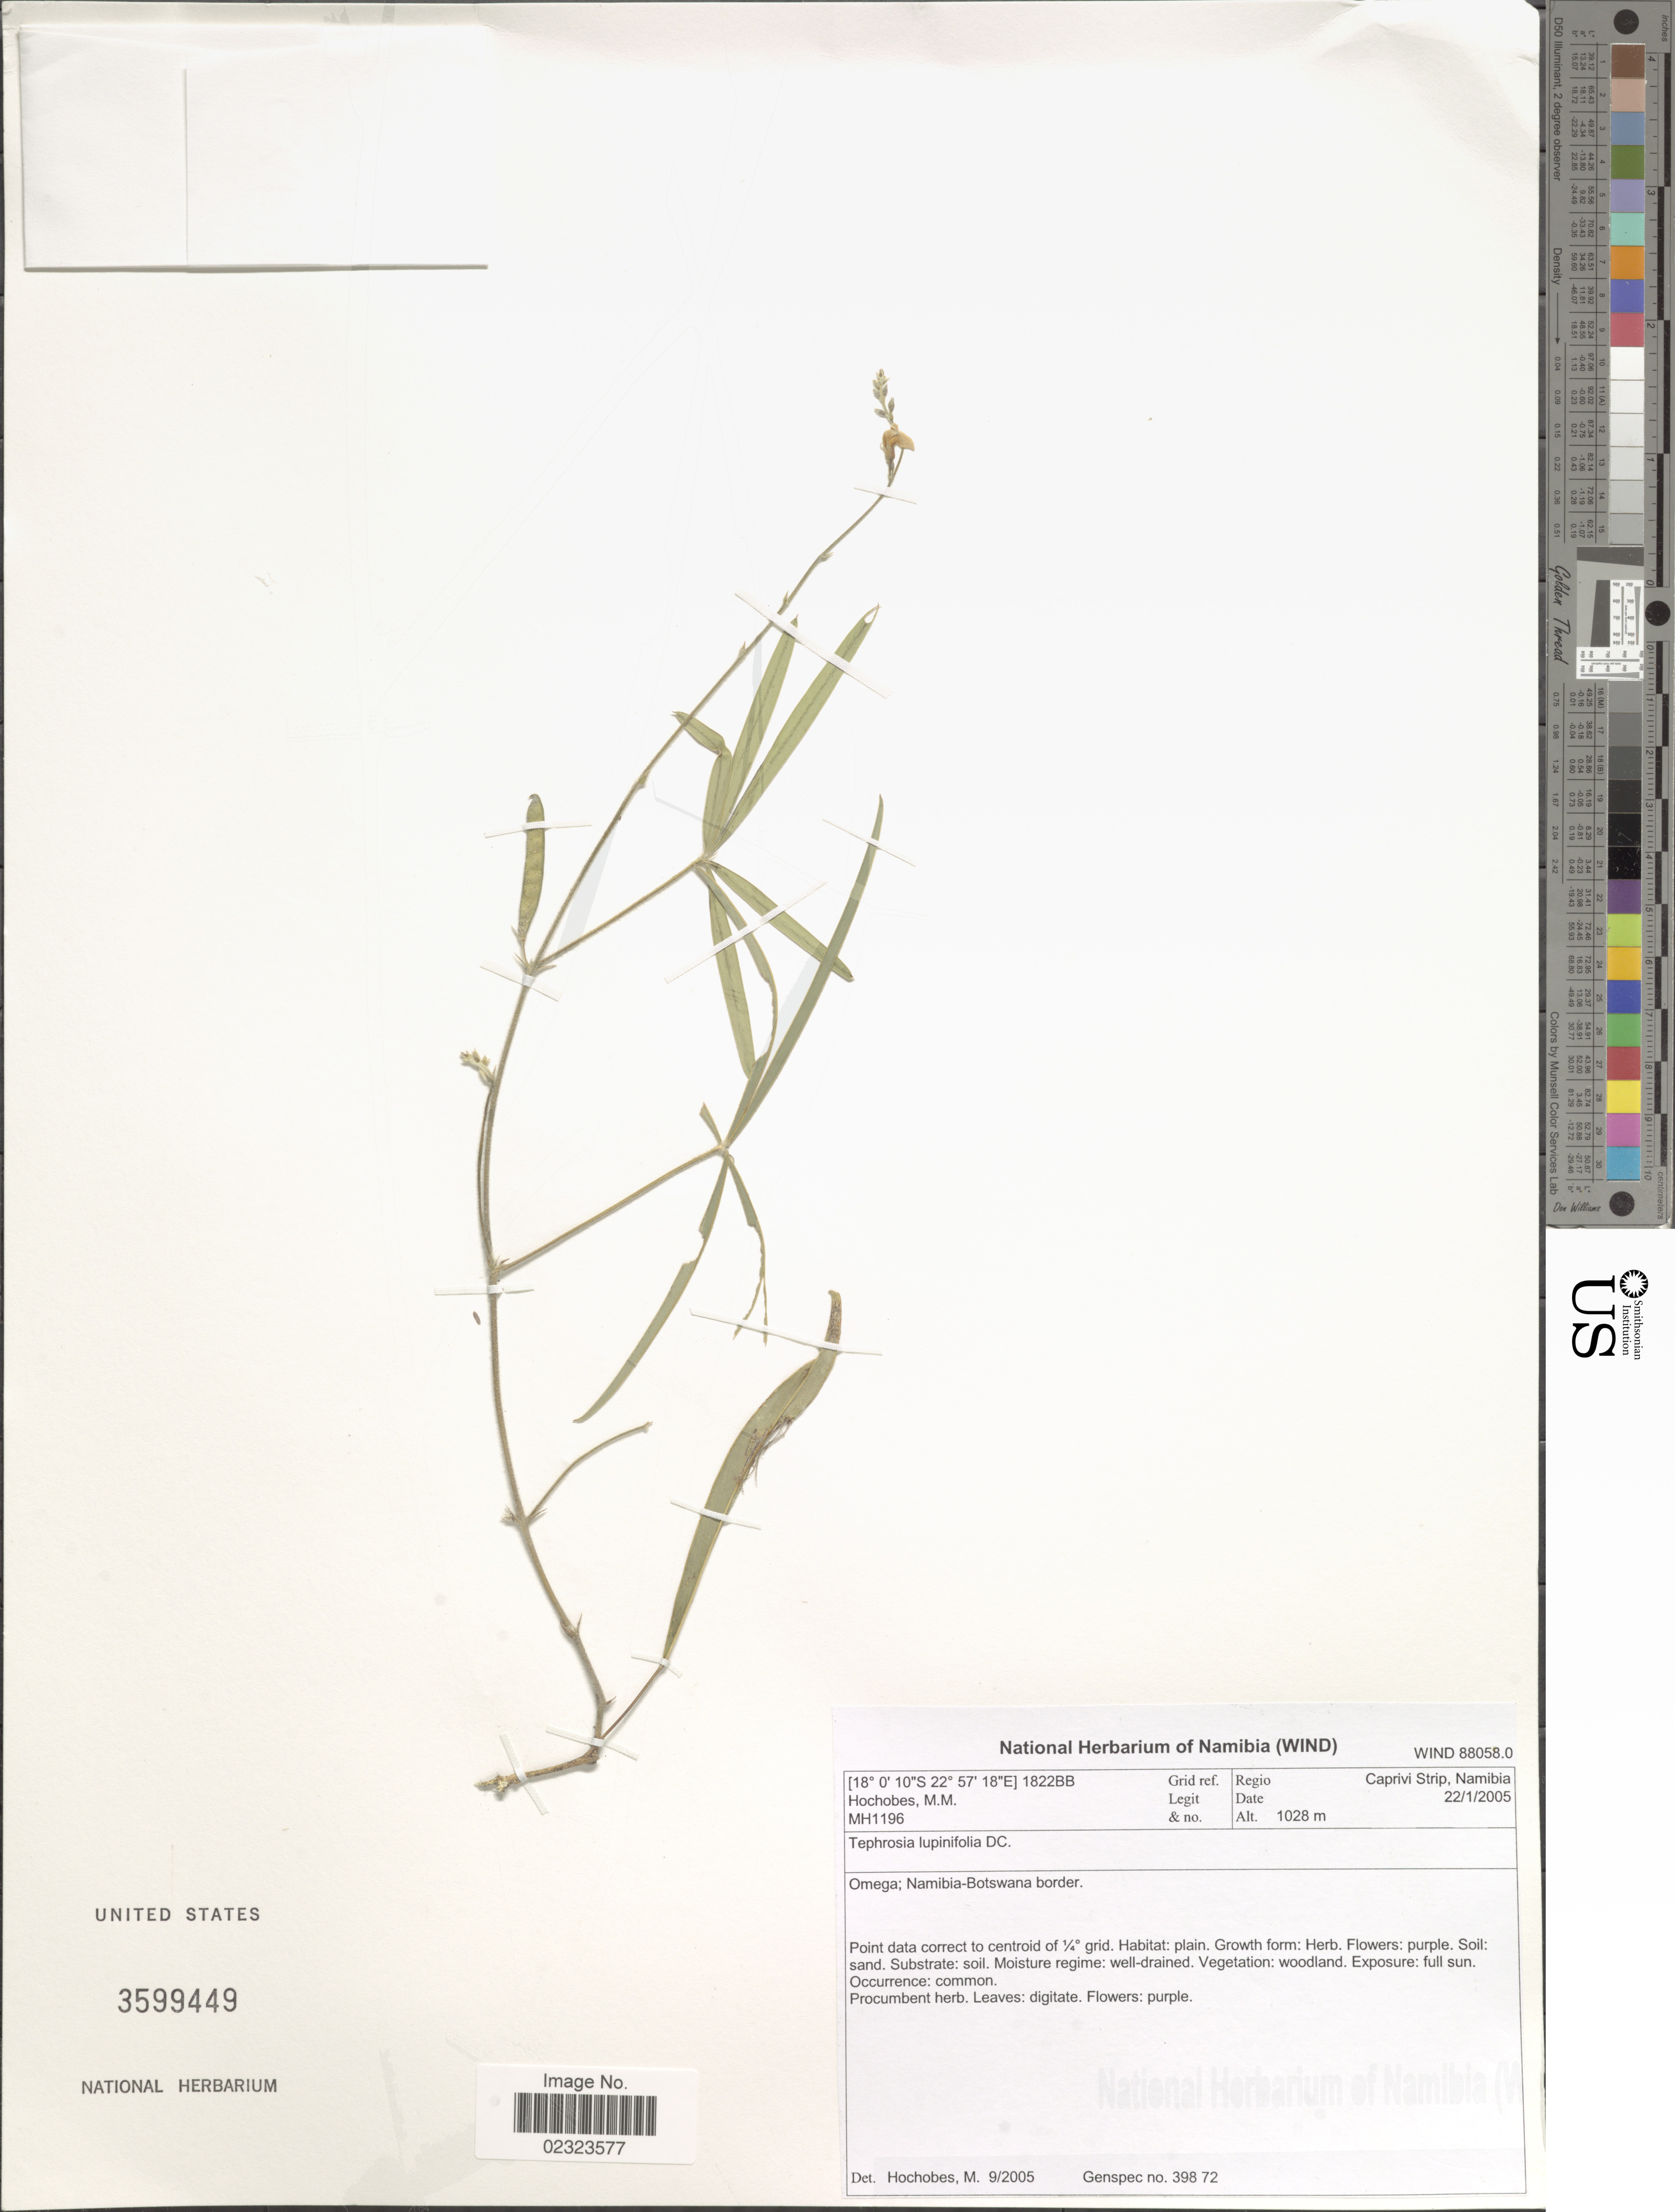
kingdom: Plantae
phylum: Tracheophyta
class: Magnoliopsida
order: Fabales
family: Fabaceae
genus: Tephrosia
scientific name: Tephrosia lupinifolia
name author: DC.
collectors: M. Hochobes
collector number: MH1196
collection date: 2005-01-22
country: Namibia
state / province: Caprivi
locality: Caprivi Strip, Omega; Namibia-Botswana border.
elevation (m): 1028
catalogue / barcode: US 3599449